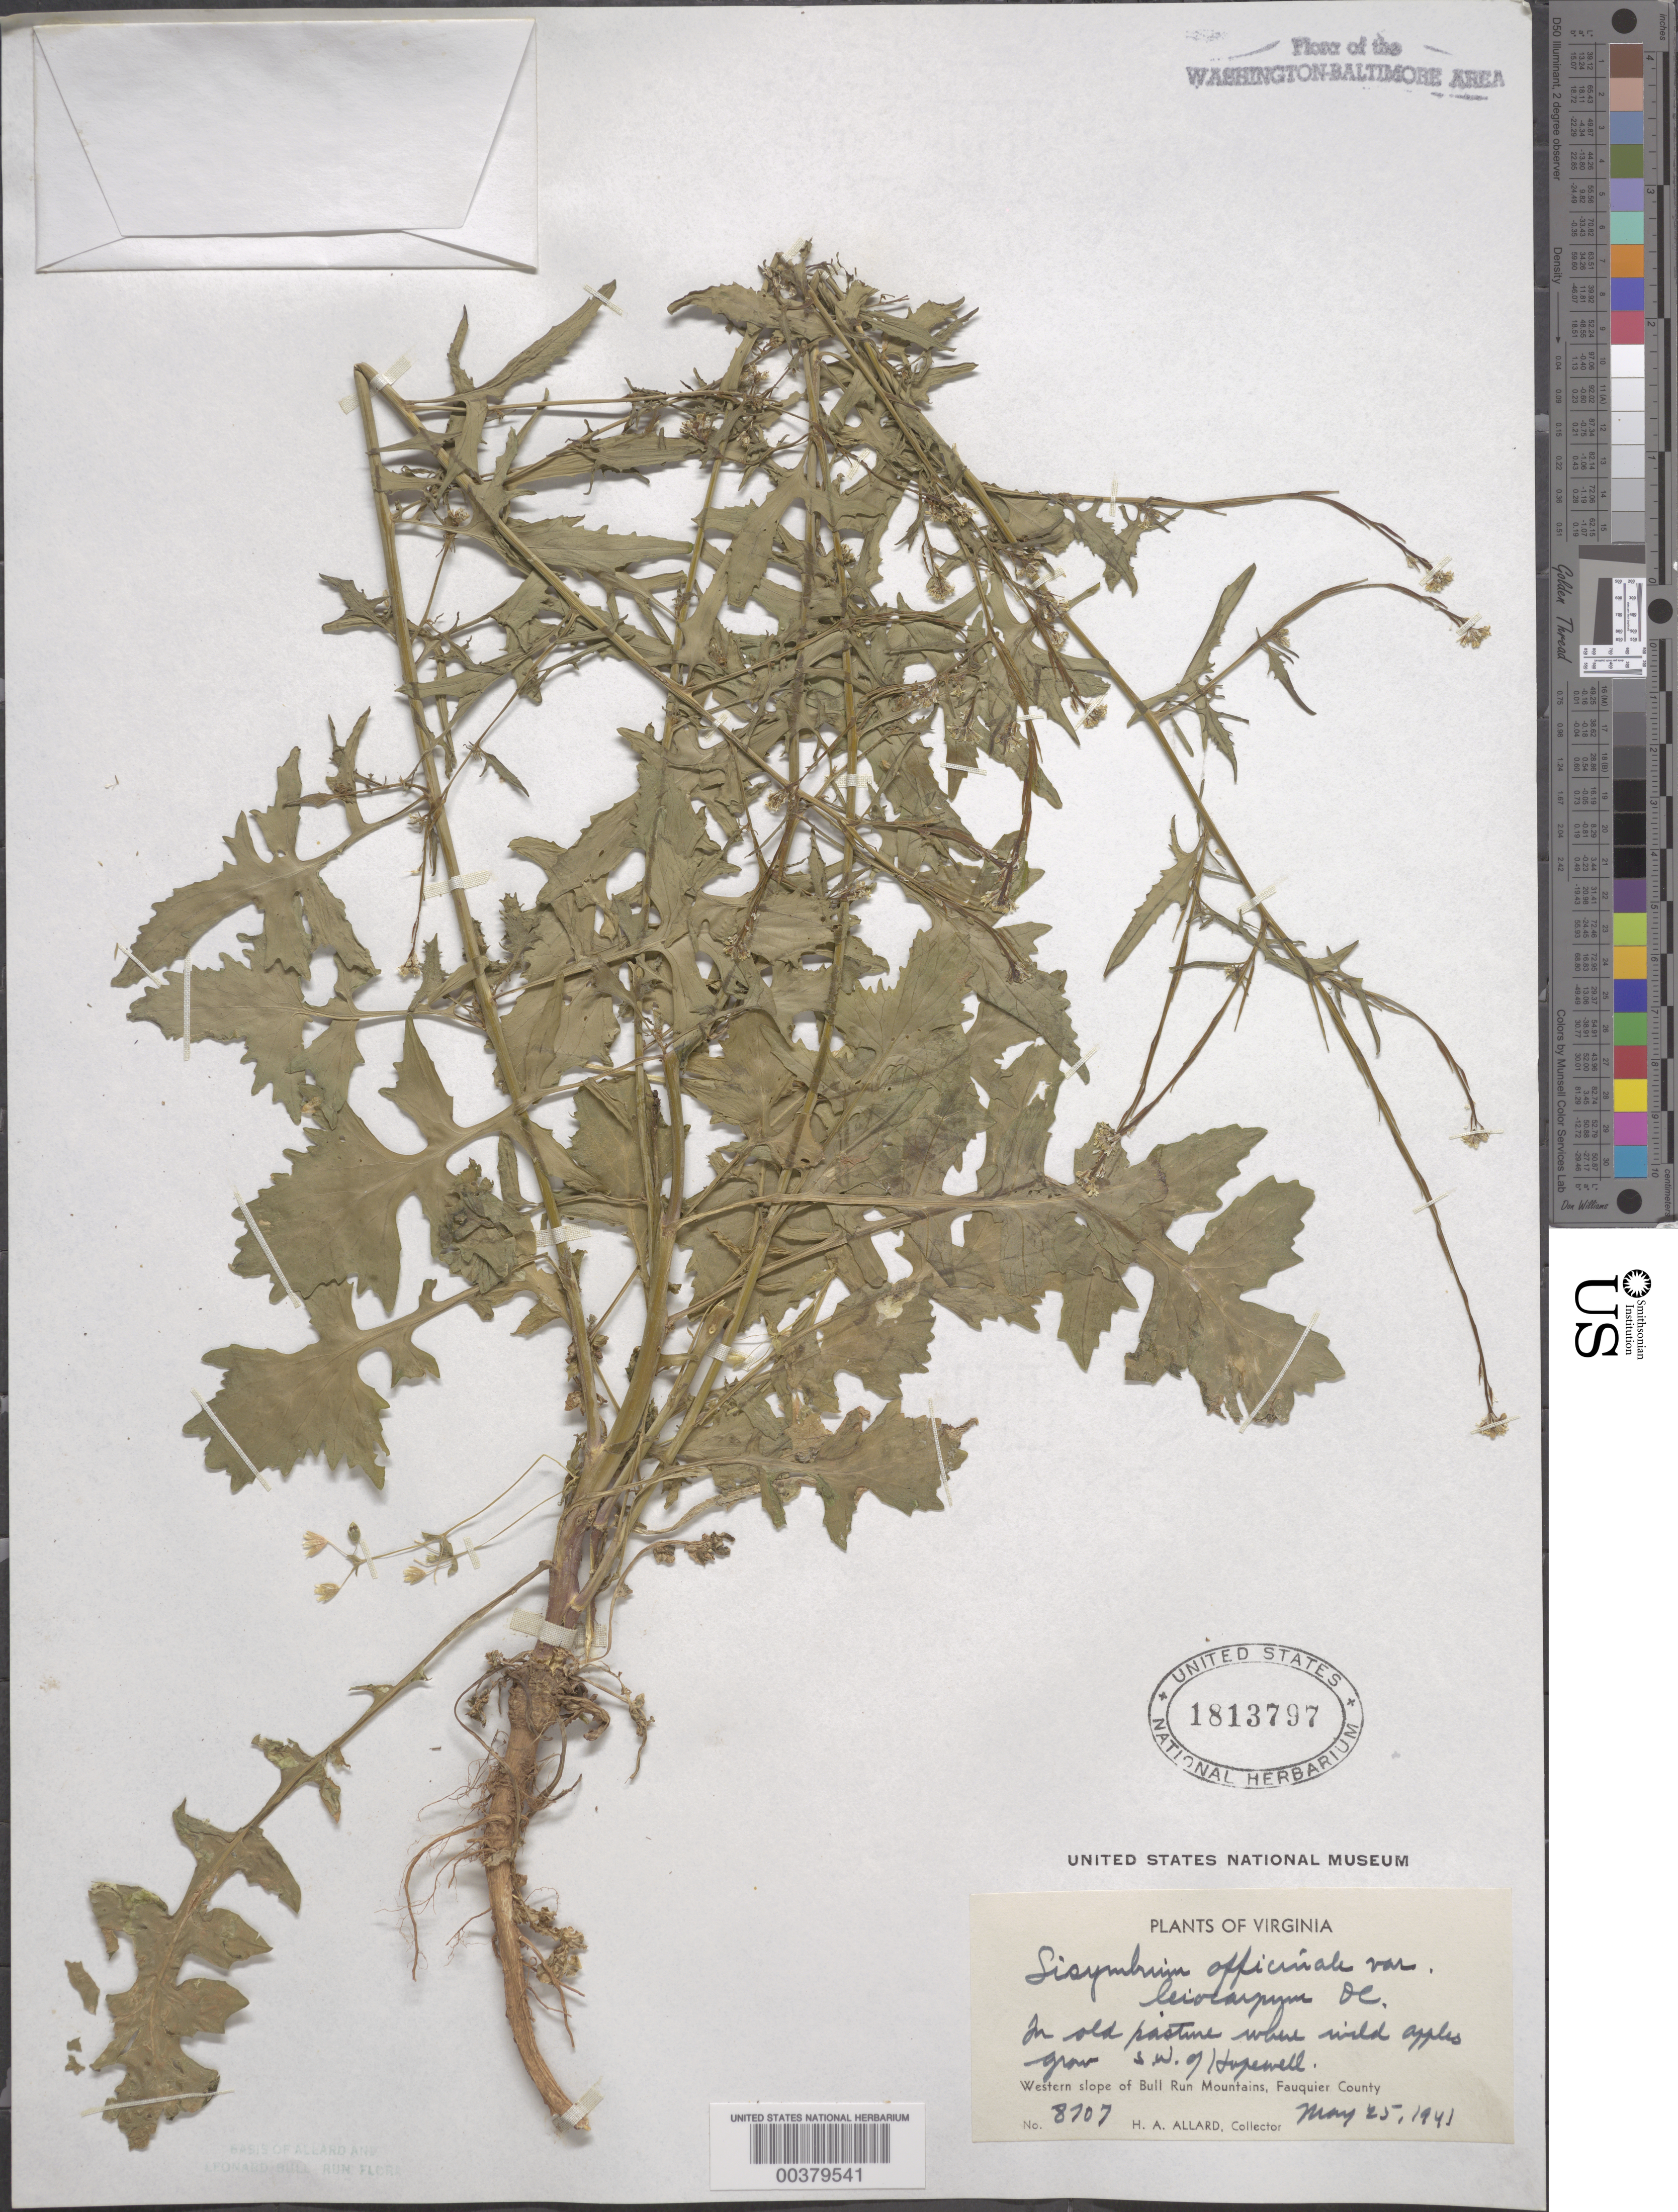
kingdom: Plantae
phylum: Tracheophyta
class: Magnoliopsida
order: Brassicales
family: Brassicaceae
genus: Sisymbrium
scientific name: Sisymbrium officinale var. leiocarpum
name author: DC.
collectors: H. A. Allard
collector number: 8707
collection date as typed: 25 May 1941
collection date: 1941-05-25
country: United States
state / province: Virginia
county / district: Fauquier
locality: southwest of Hopewell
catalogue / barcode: US 1813797